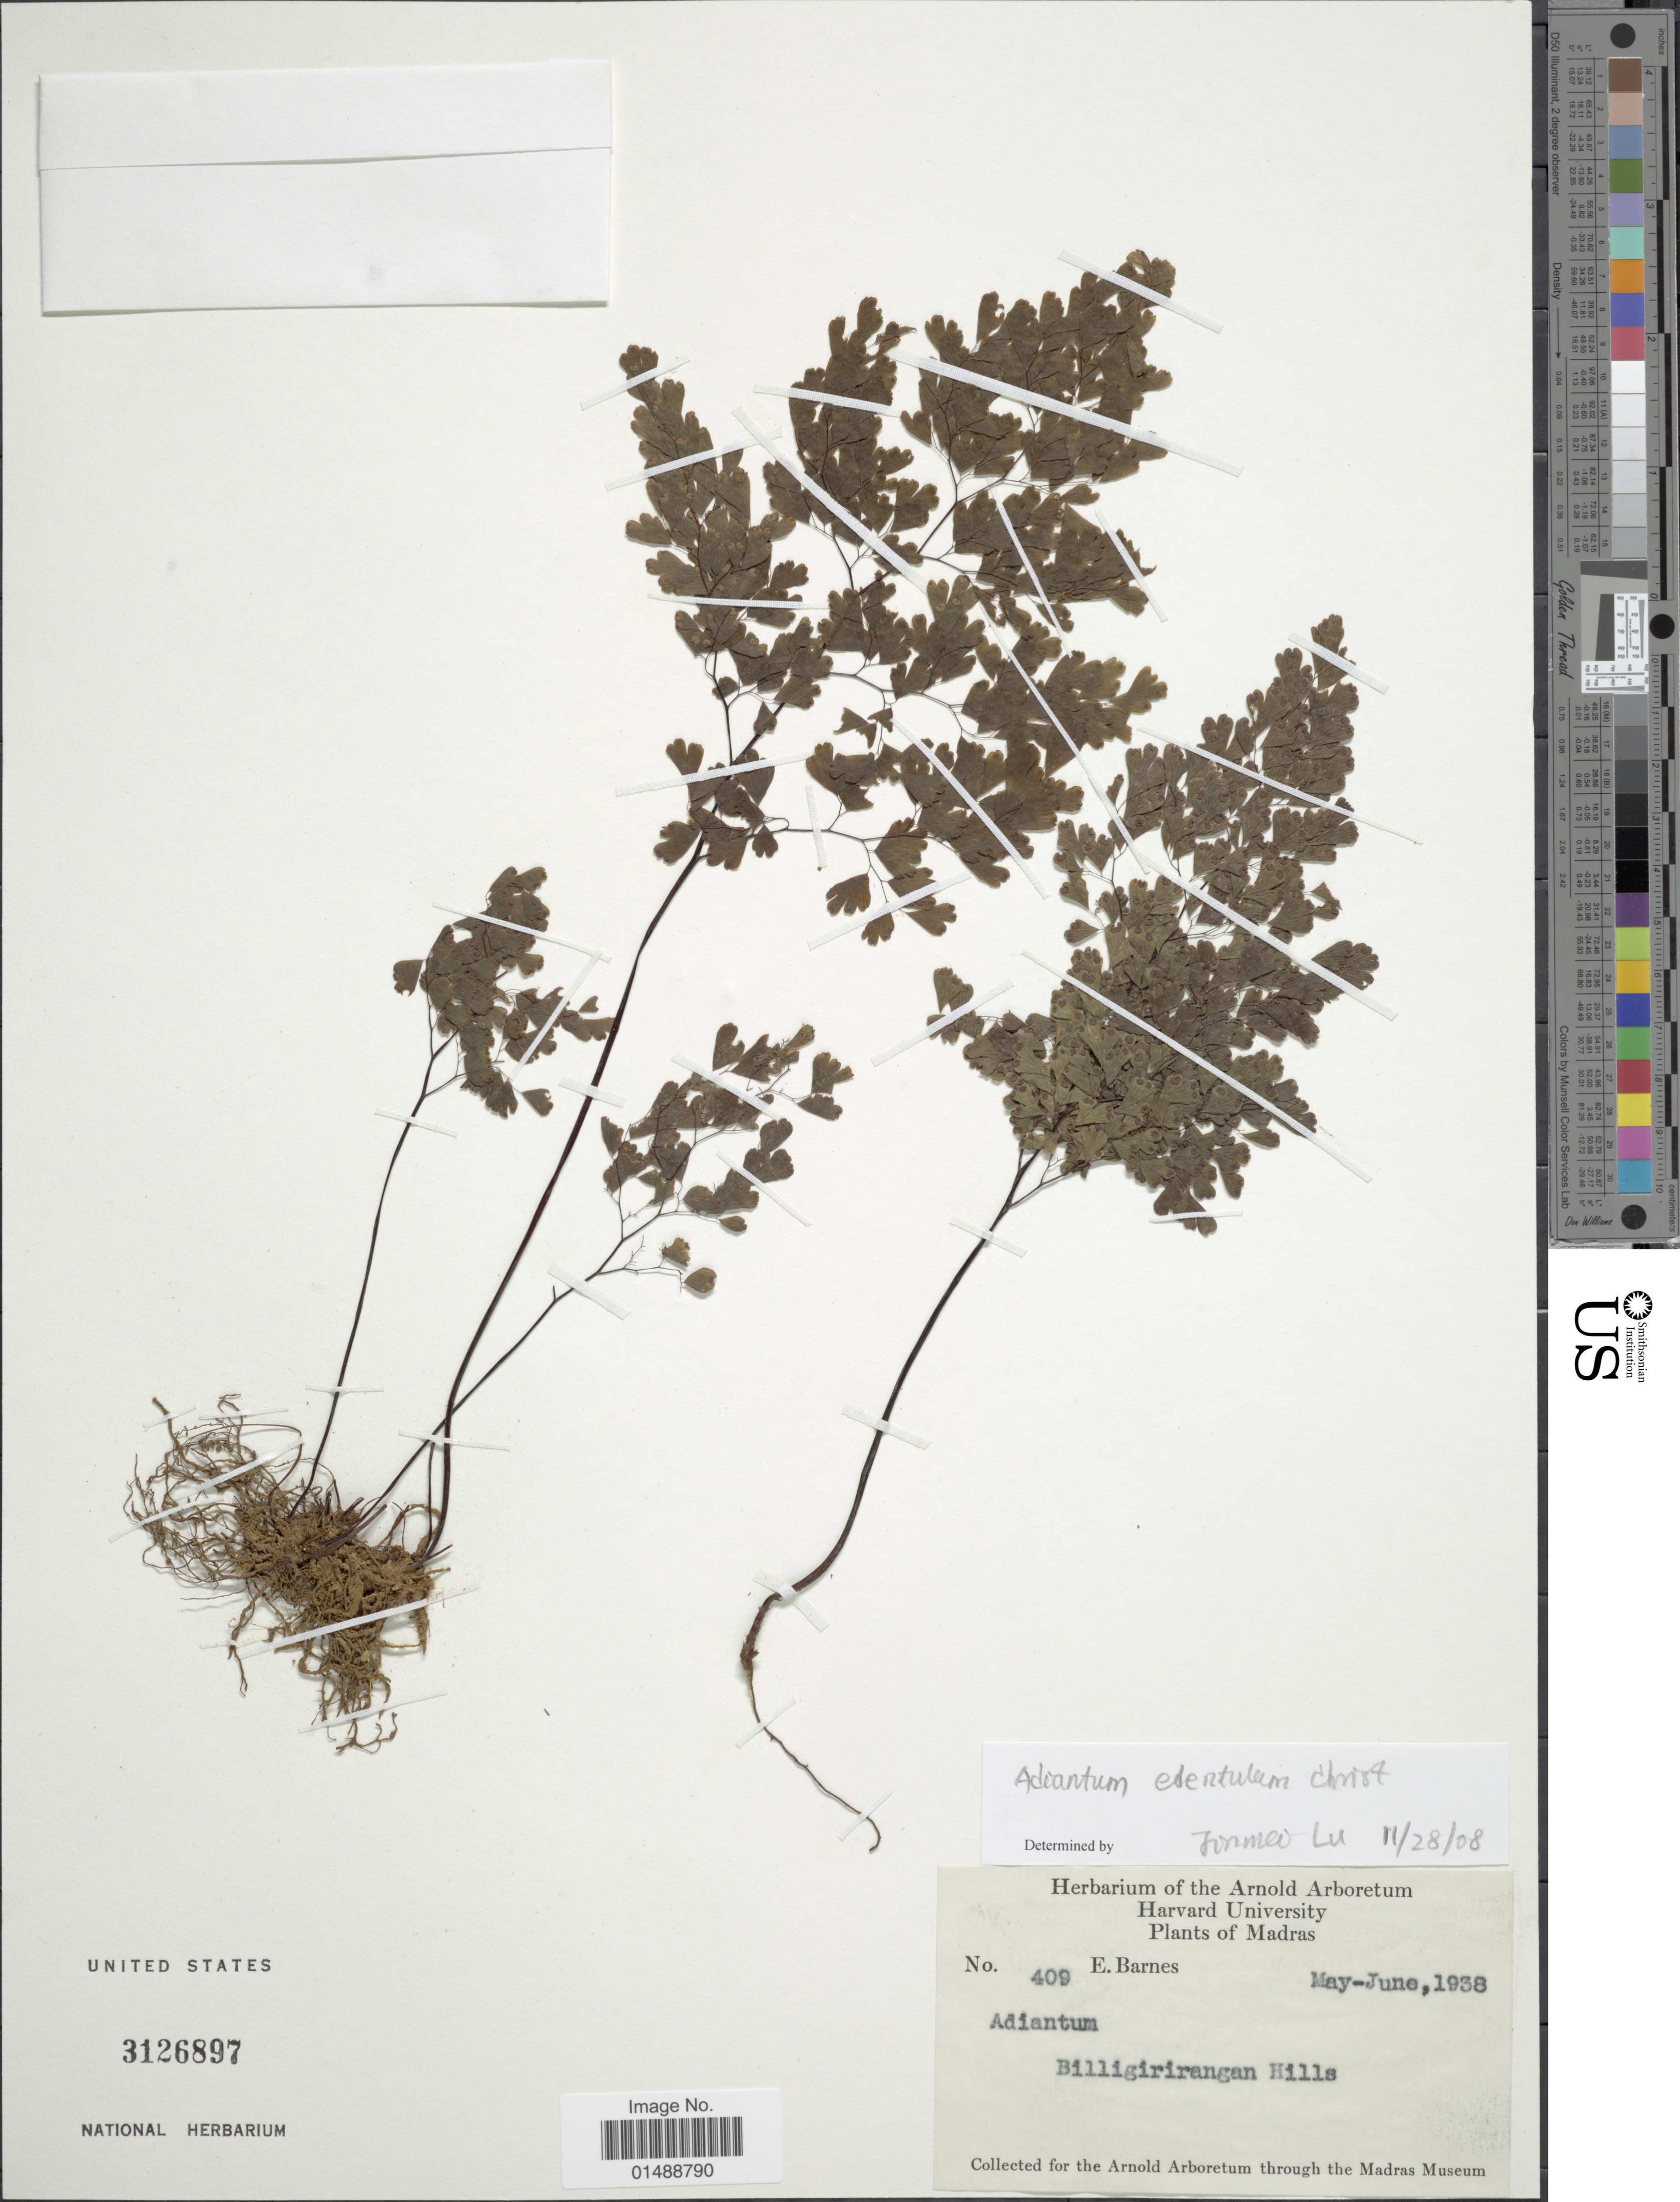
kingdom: Plantae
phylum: Tracheophyta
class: Polypodiopsida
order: Polypodiales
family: Pteridaceae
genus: Adiantum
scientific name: Adiantum sp.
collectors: E. Barnes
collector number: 409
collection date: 1938-05/1938-06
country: India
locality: Madras, Billigirirangan Hills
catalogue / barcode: US 3126897